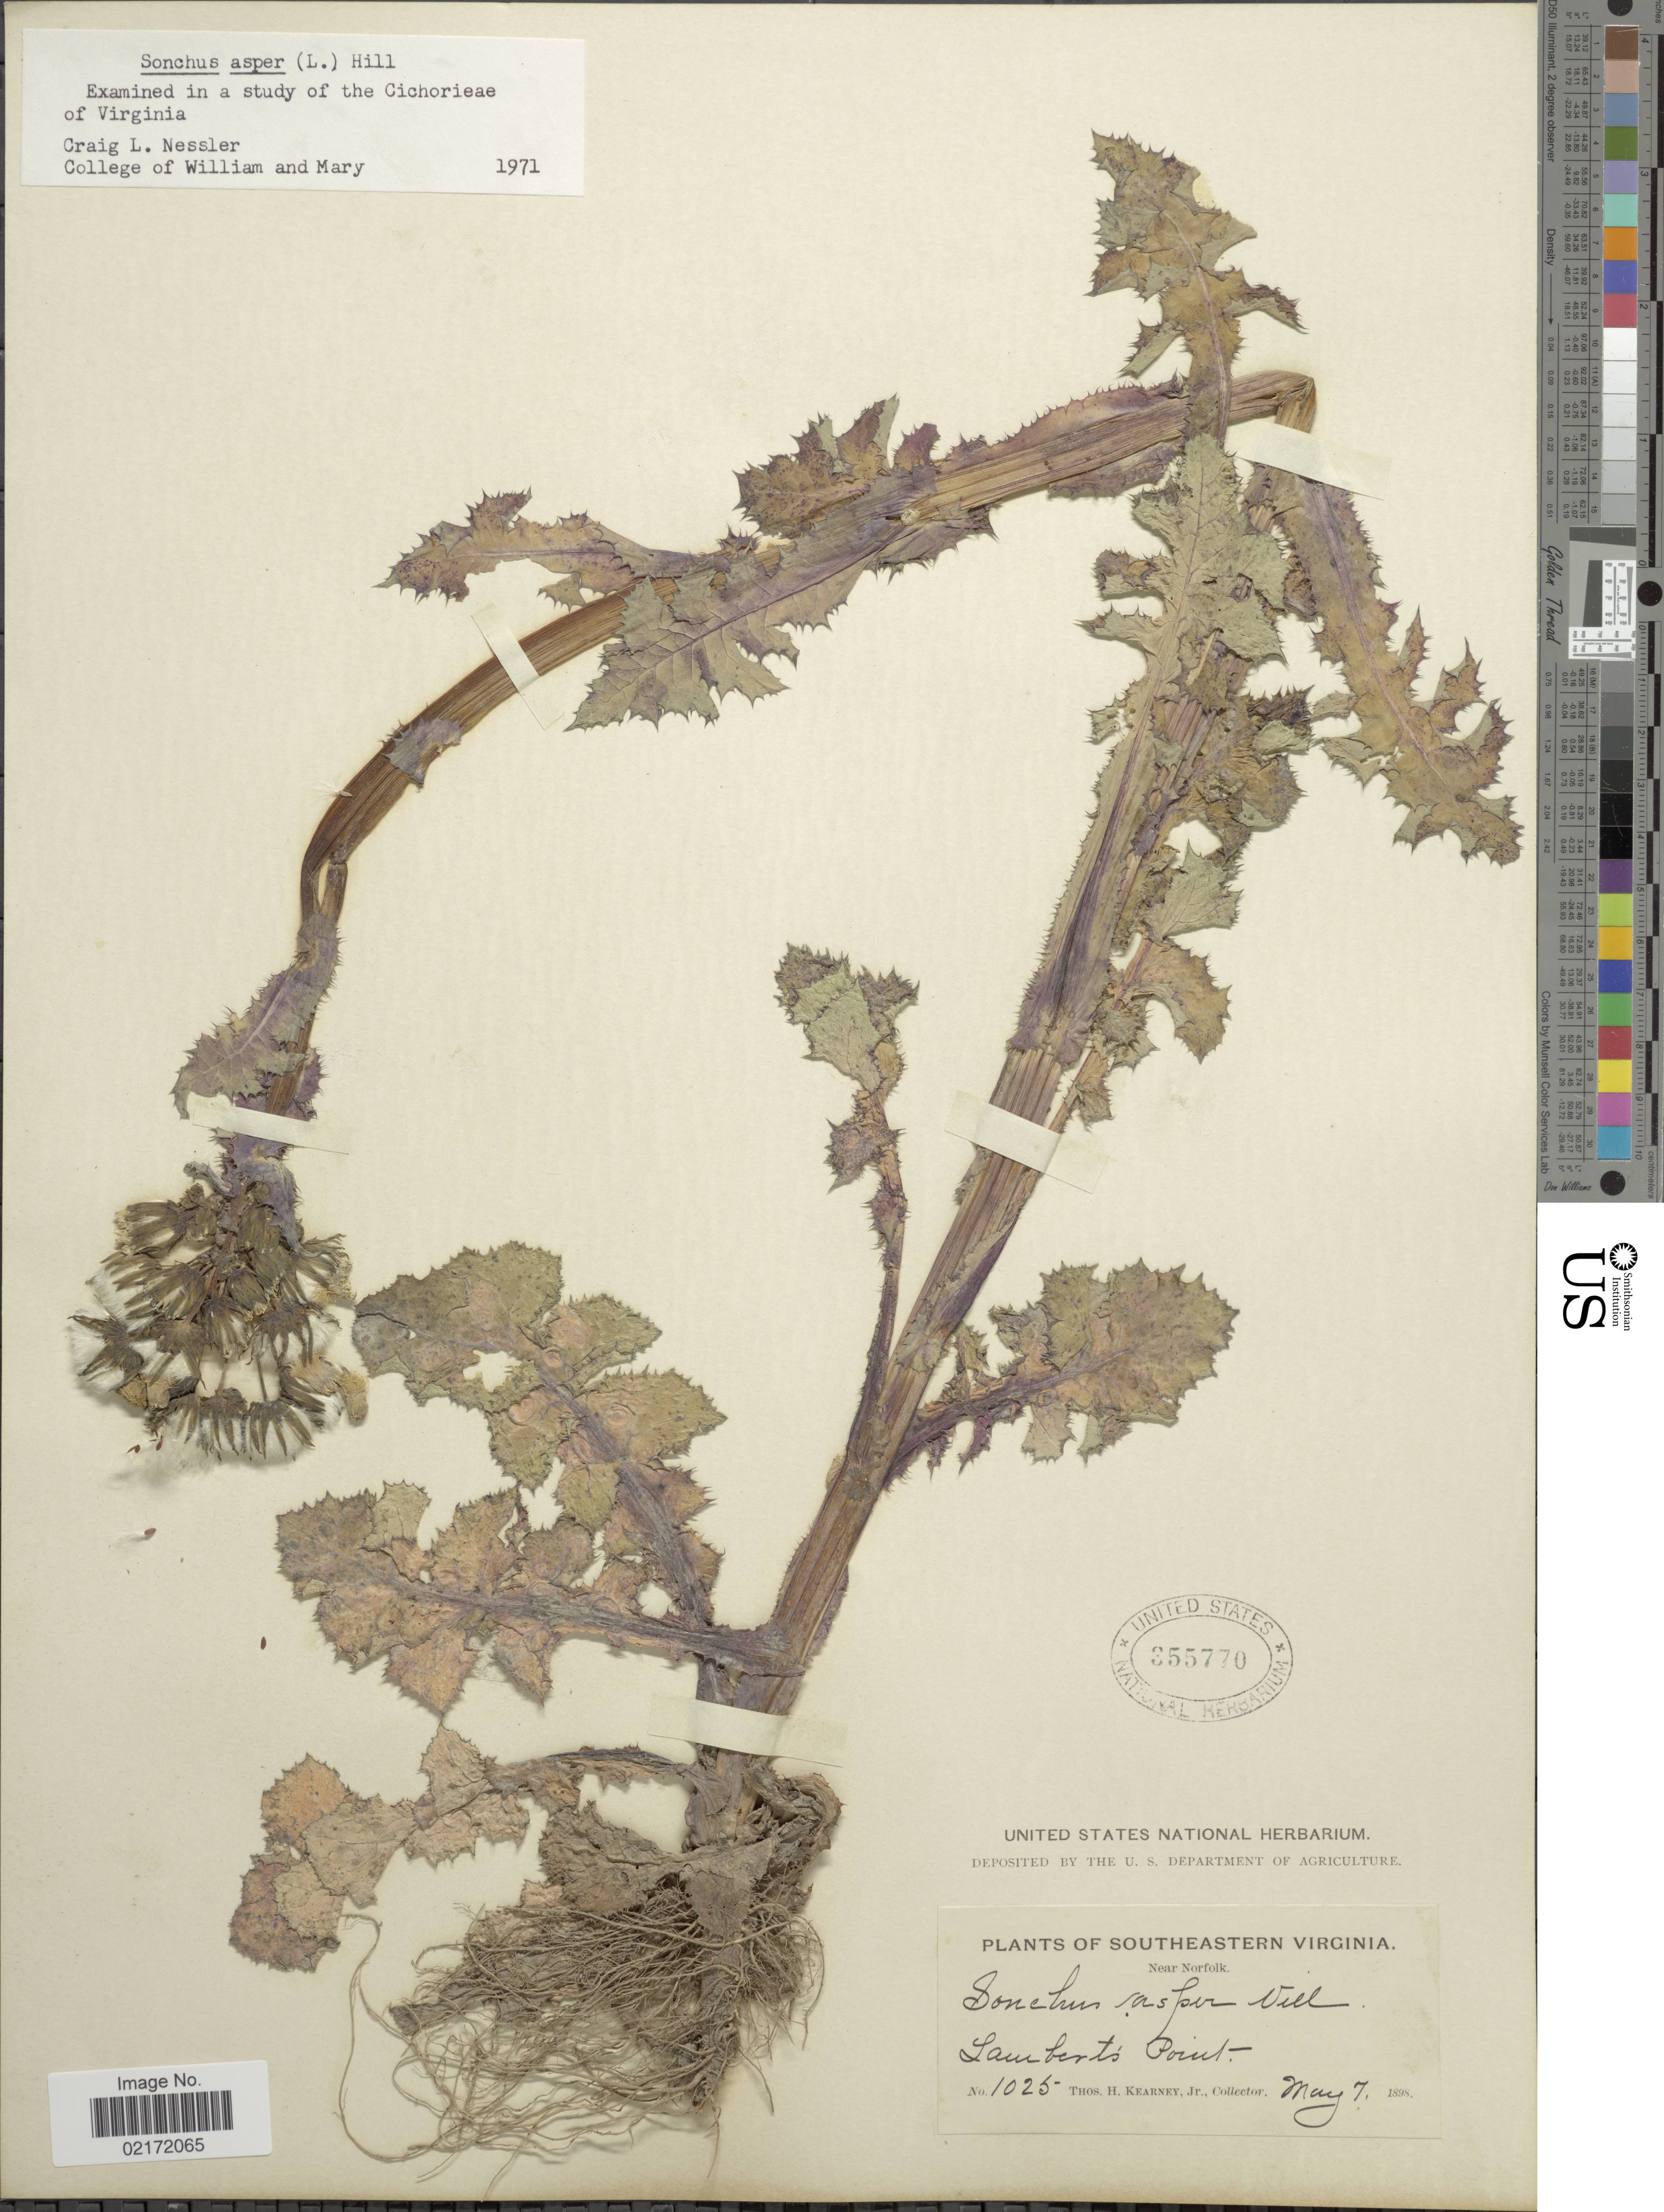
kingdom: Plantae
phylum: Tracheophyta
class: Magnoliopsida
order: Asterales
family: Asteraceae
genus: Sonchus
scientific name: Sonchus asper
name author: (L.) Hill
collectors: T. H. Kearney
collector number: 1025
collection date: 1898-05-07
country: United States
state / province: Virginia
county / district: City of Norfolk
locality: Southeastern Virginia. Near Norfolk. Lambert's Point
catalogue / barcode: US 355770